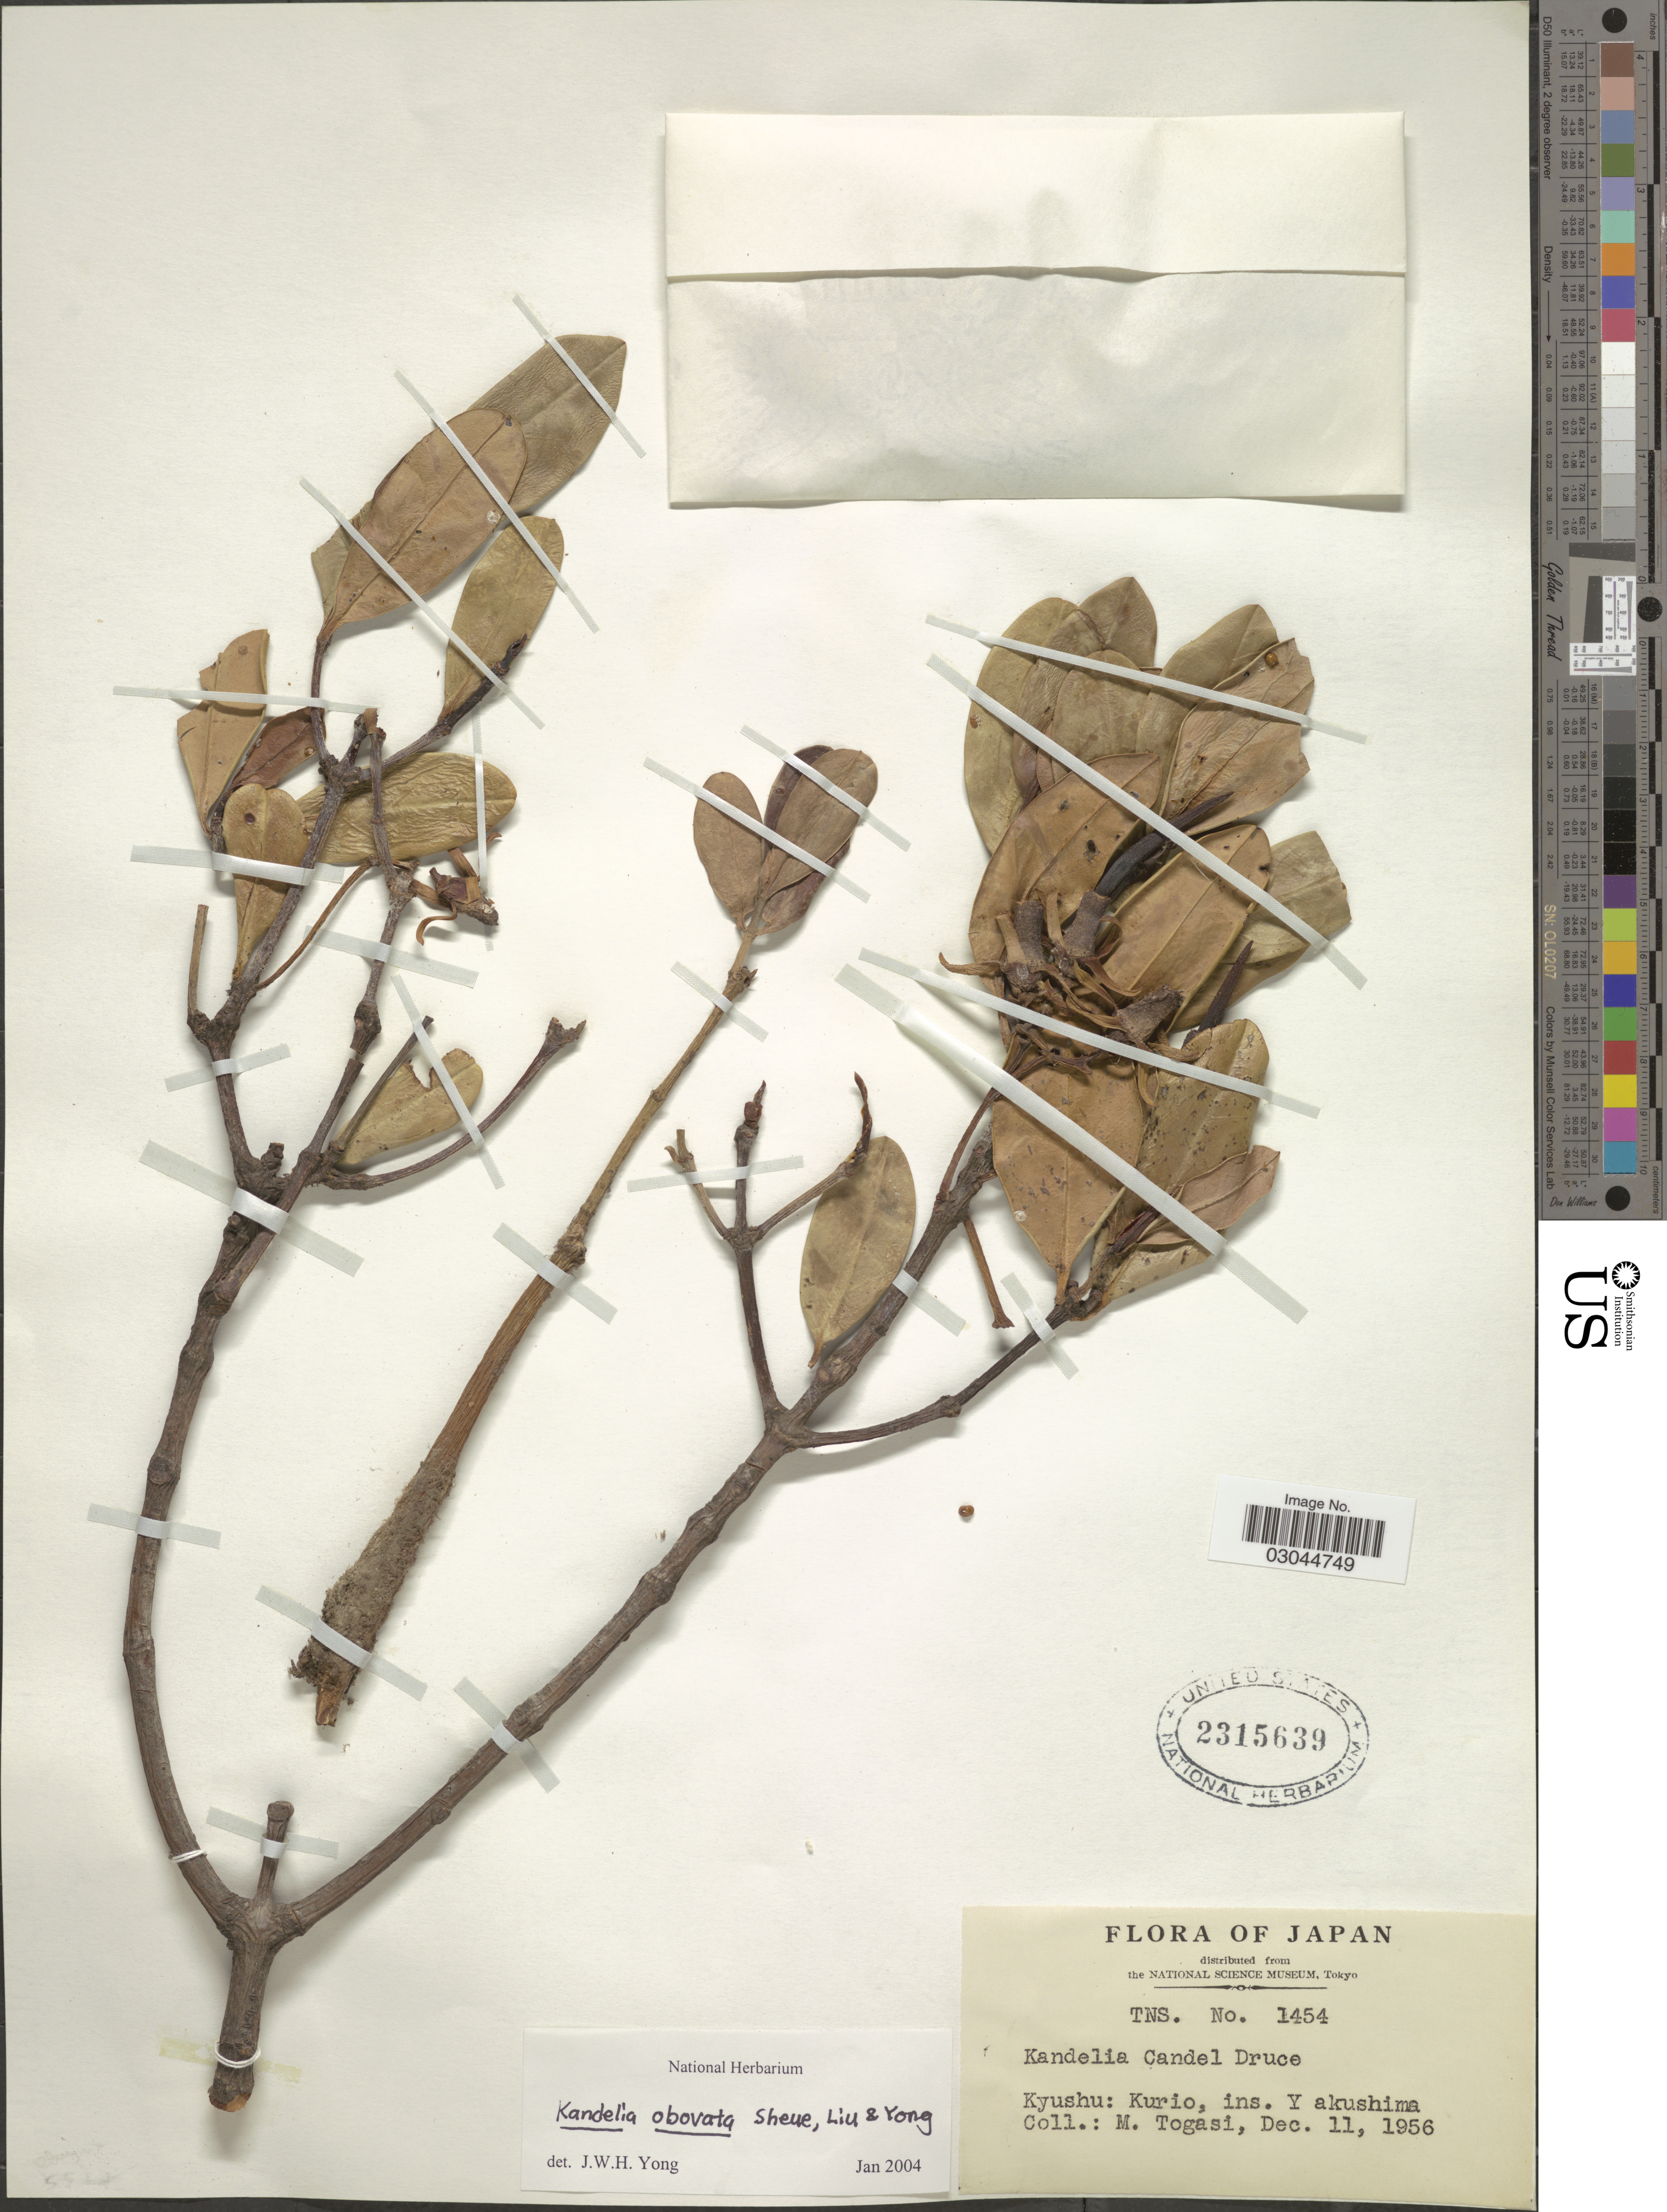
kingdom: Plantae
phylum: Tracheophyta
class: Magnoliopsida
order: Malpighiales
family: Rhizophoraceae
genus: Kandelia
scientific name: Kandelia obovata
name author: Sheue et al.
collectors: M. Togasi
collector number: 1454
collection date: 1956-12-11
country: Japan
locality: Kyushu: Kurio, ins. Yakushima.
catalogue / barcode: US 2315639